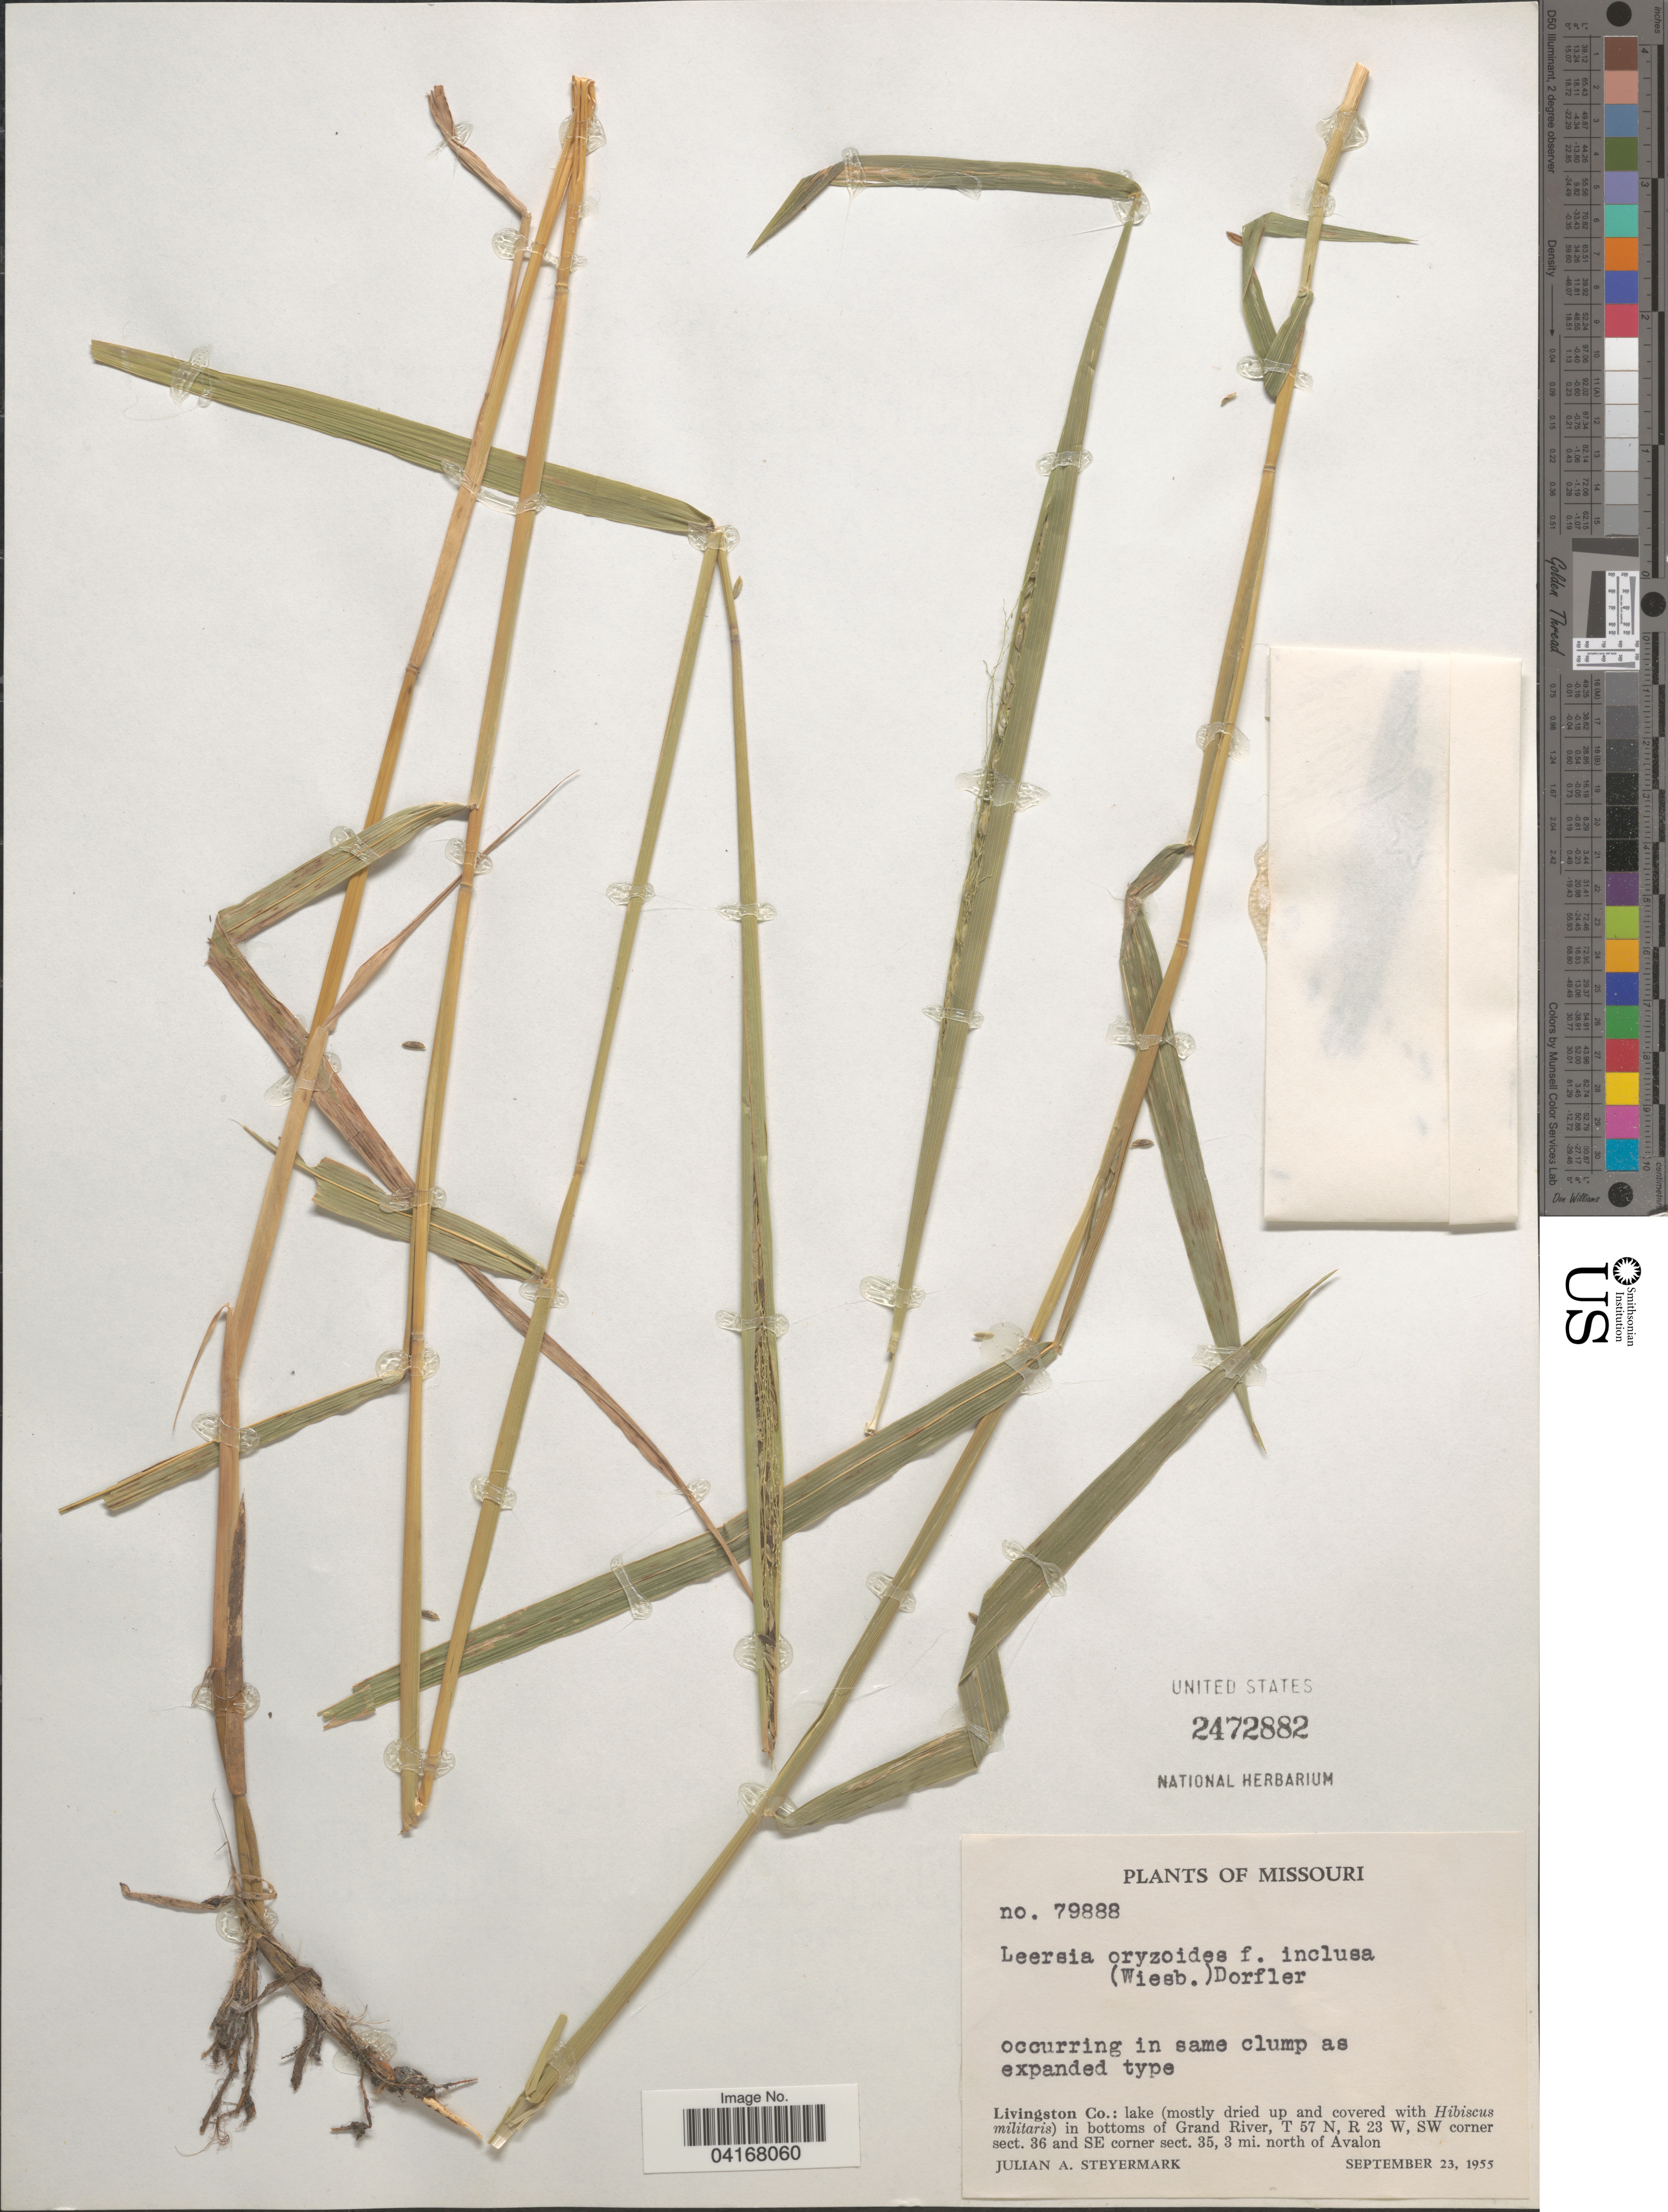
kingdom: Plantae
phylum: Tracheophyta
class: Liliopsida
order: Poales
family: Poaceae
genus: Leersia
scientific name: Leersia oryzoides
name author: (L.) Sw.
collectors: J. Steyermark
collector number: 79888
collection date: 1955-09-23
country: United States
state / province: Missouri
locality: Livingston Co.: lake (mostly dried up and covered with Hibiscus militaris) in bottoms of Grand River, T 57 N, R 23 W, SW corner sect. 36 and SE corner sect. 35, 3 mi. north of Avalon.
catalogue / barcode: US 2472882